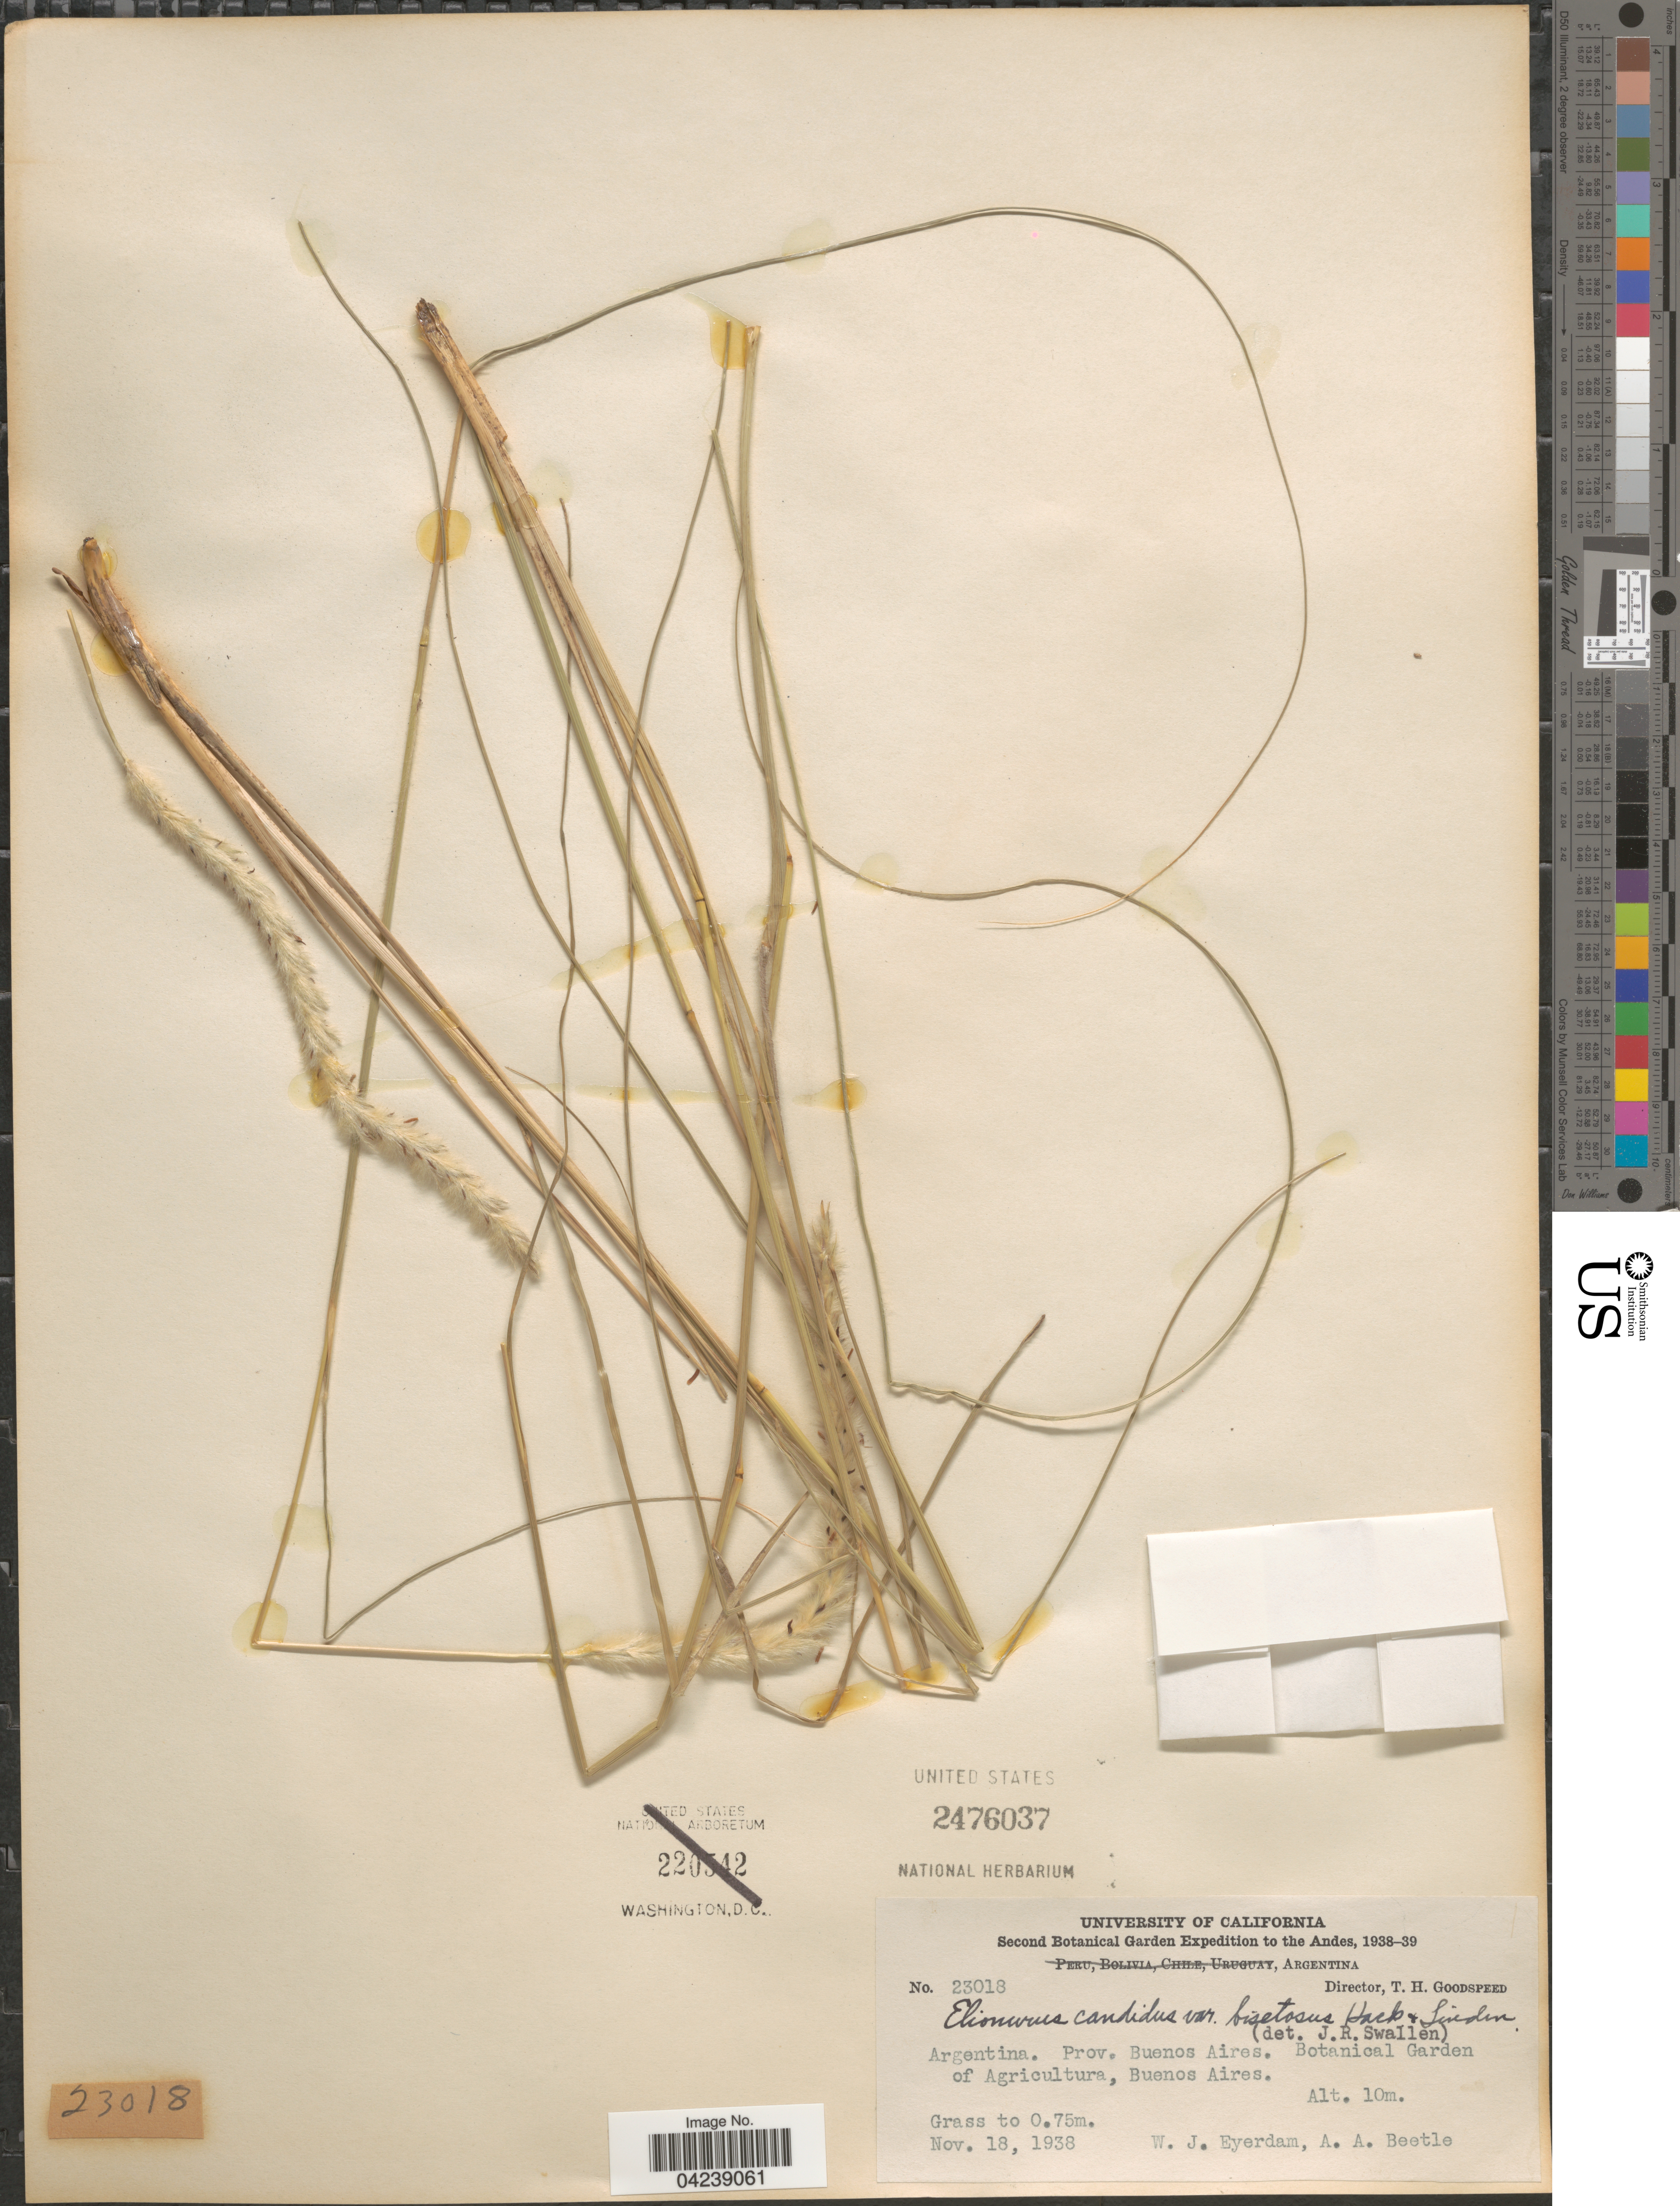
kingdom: Plantae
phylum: Tracheophyta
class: Liliopsida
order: Poales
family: Poaceae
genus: Elionurus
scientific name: Elionurus muticus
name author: (Spreng.) Kuntze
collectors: W. J. Eyerdam & A. A. Beetle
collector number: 23018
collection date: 1938-11-18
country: Argentina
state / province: Buenos Aires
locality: Prov. Buenos Aires. Botanical Garden of Agricultura.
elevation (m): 10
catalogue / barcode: US 2476037